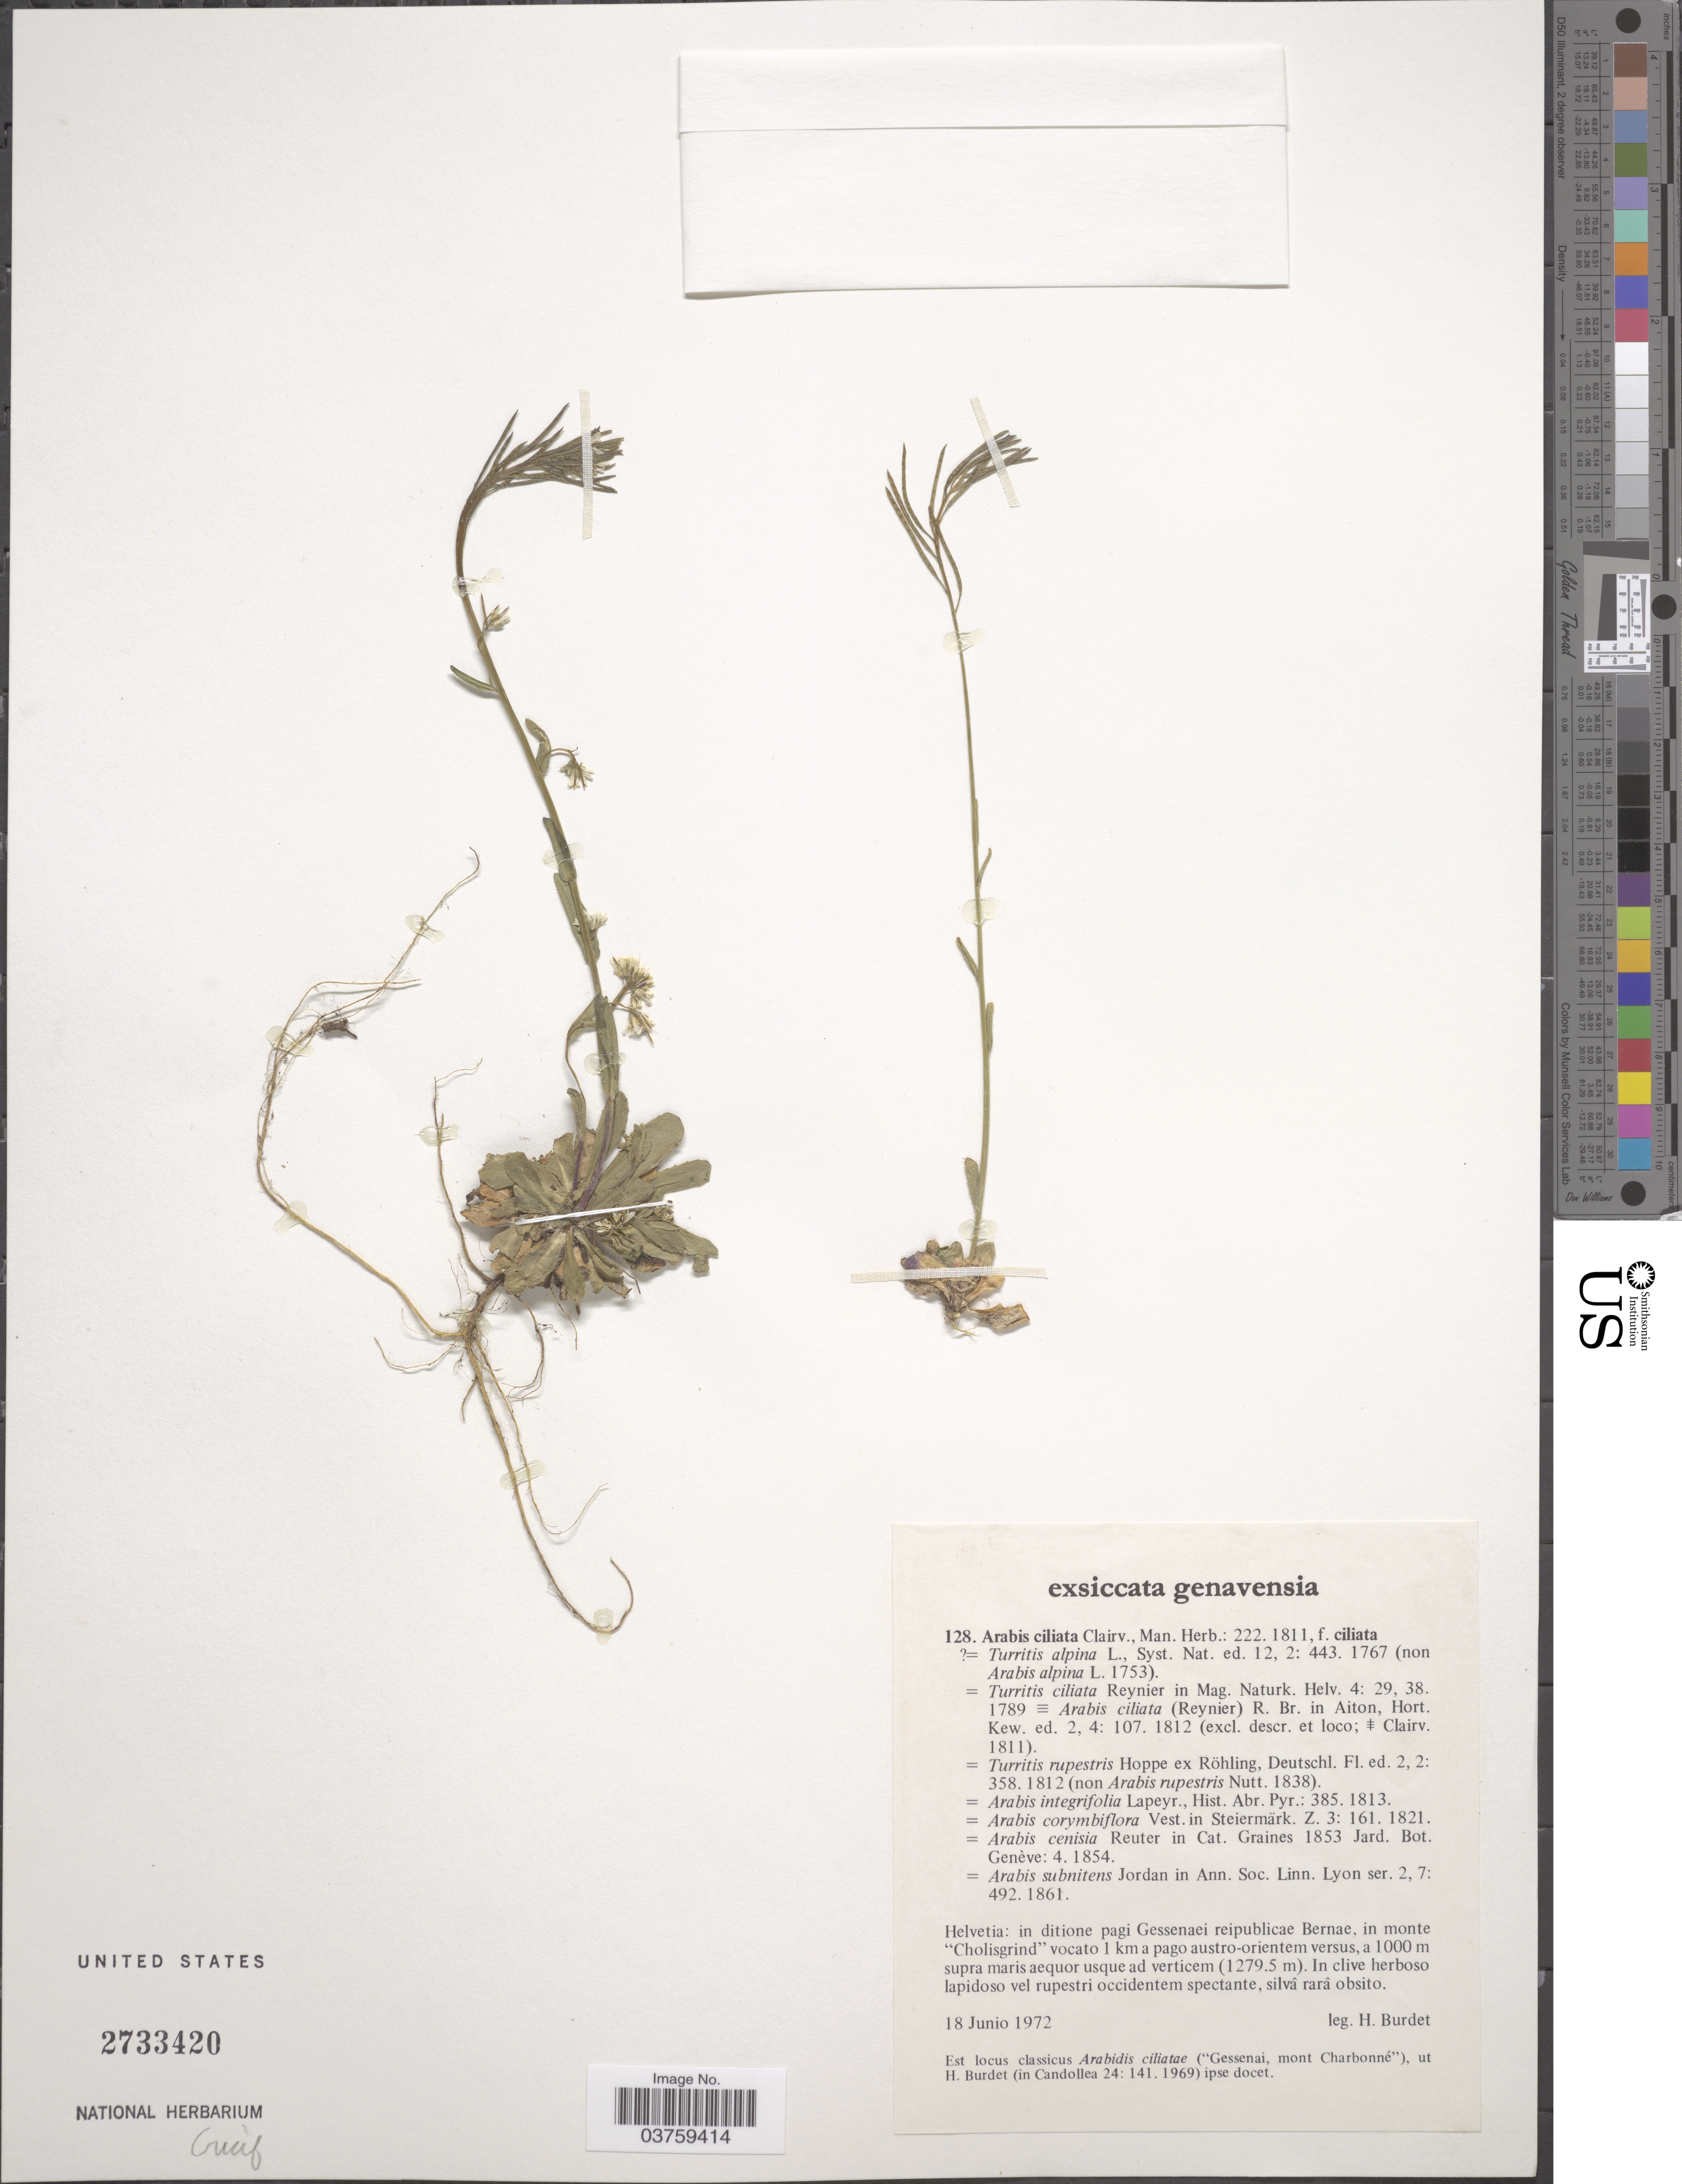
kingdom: Plantae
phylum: Tracheophyta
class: Magnoliopsida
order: Brassicales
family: Brassicaceae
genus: Arabis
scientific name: Arabis ciliata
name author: W.T. Aiton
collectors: H. M. Burdet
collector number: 128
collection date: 1972-06-18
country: Switzerland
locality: Genavensia. Helvetia: in ditione pagi Gessenaei reipublicae Bernae, in monte "Cholisgrind" vocato 1 km a pago austro-orientem versus, a supra maris aequor usque ad verticum. In clive herboso lapidoso vel rupestri occidentem spectante, silva rara obsito.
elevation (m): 1000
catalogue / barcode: US 2733420